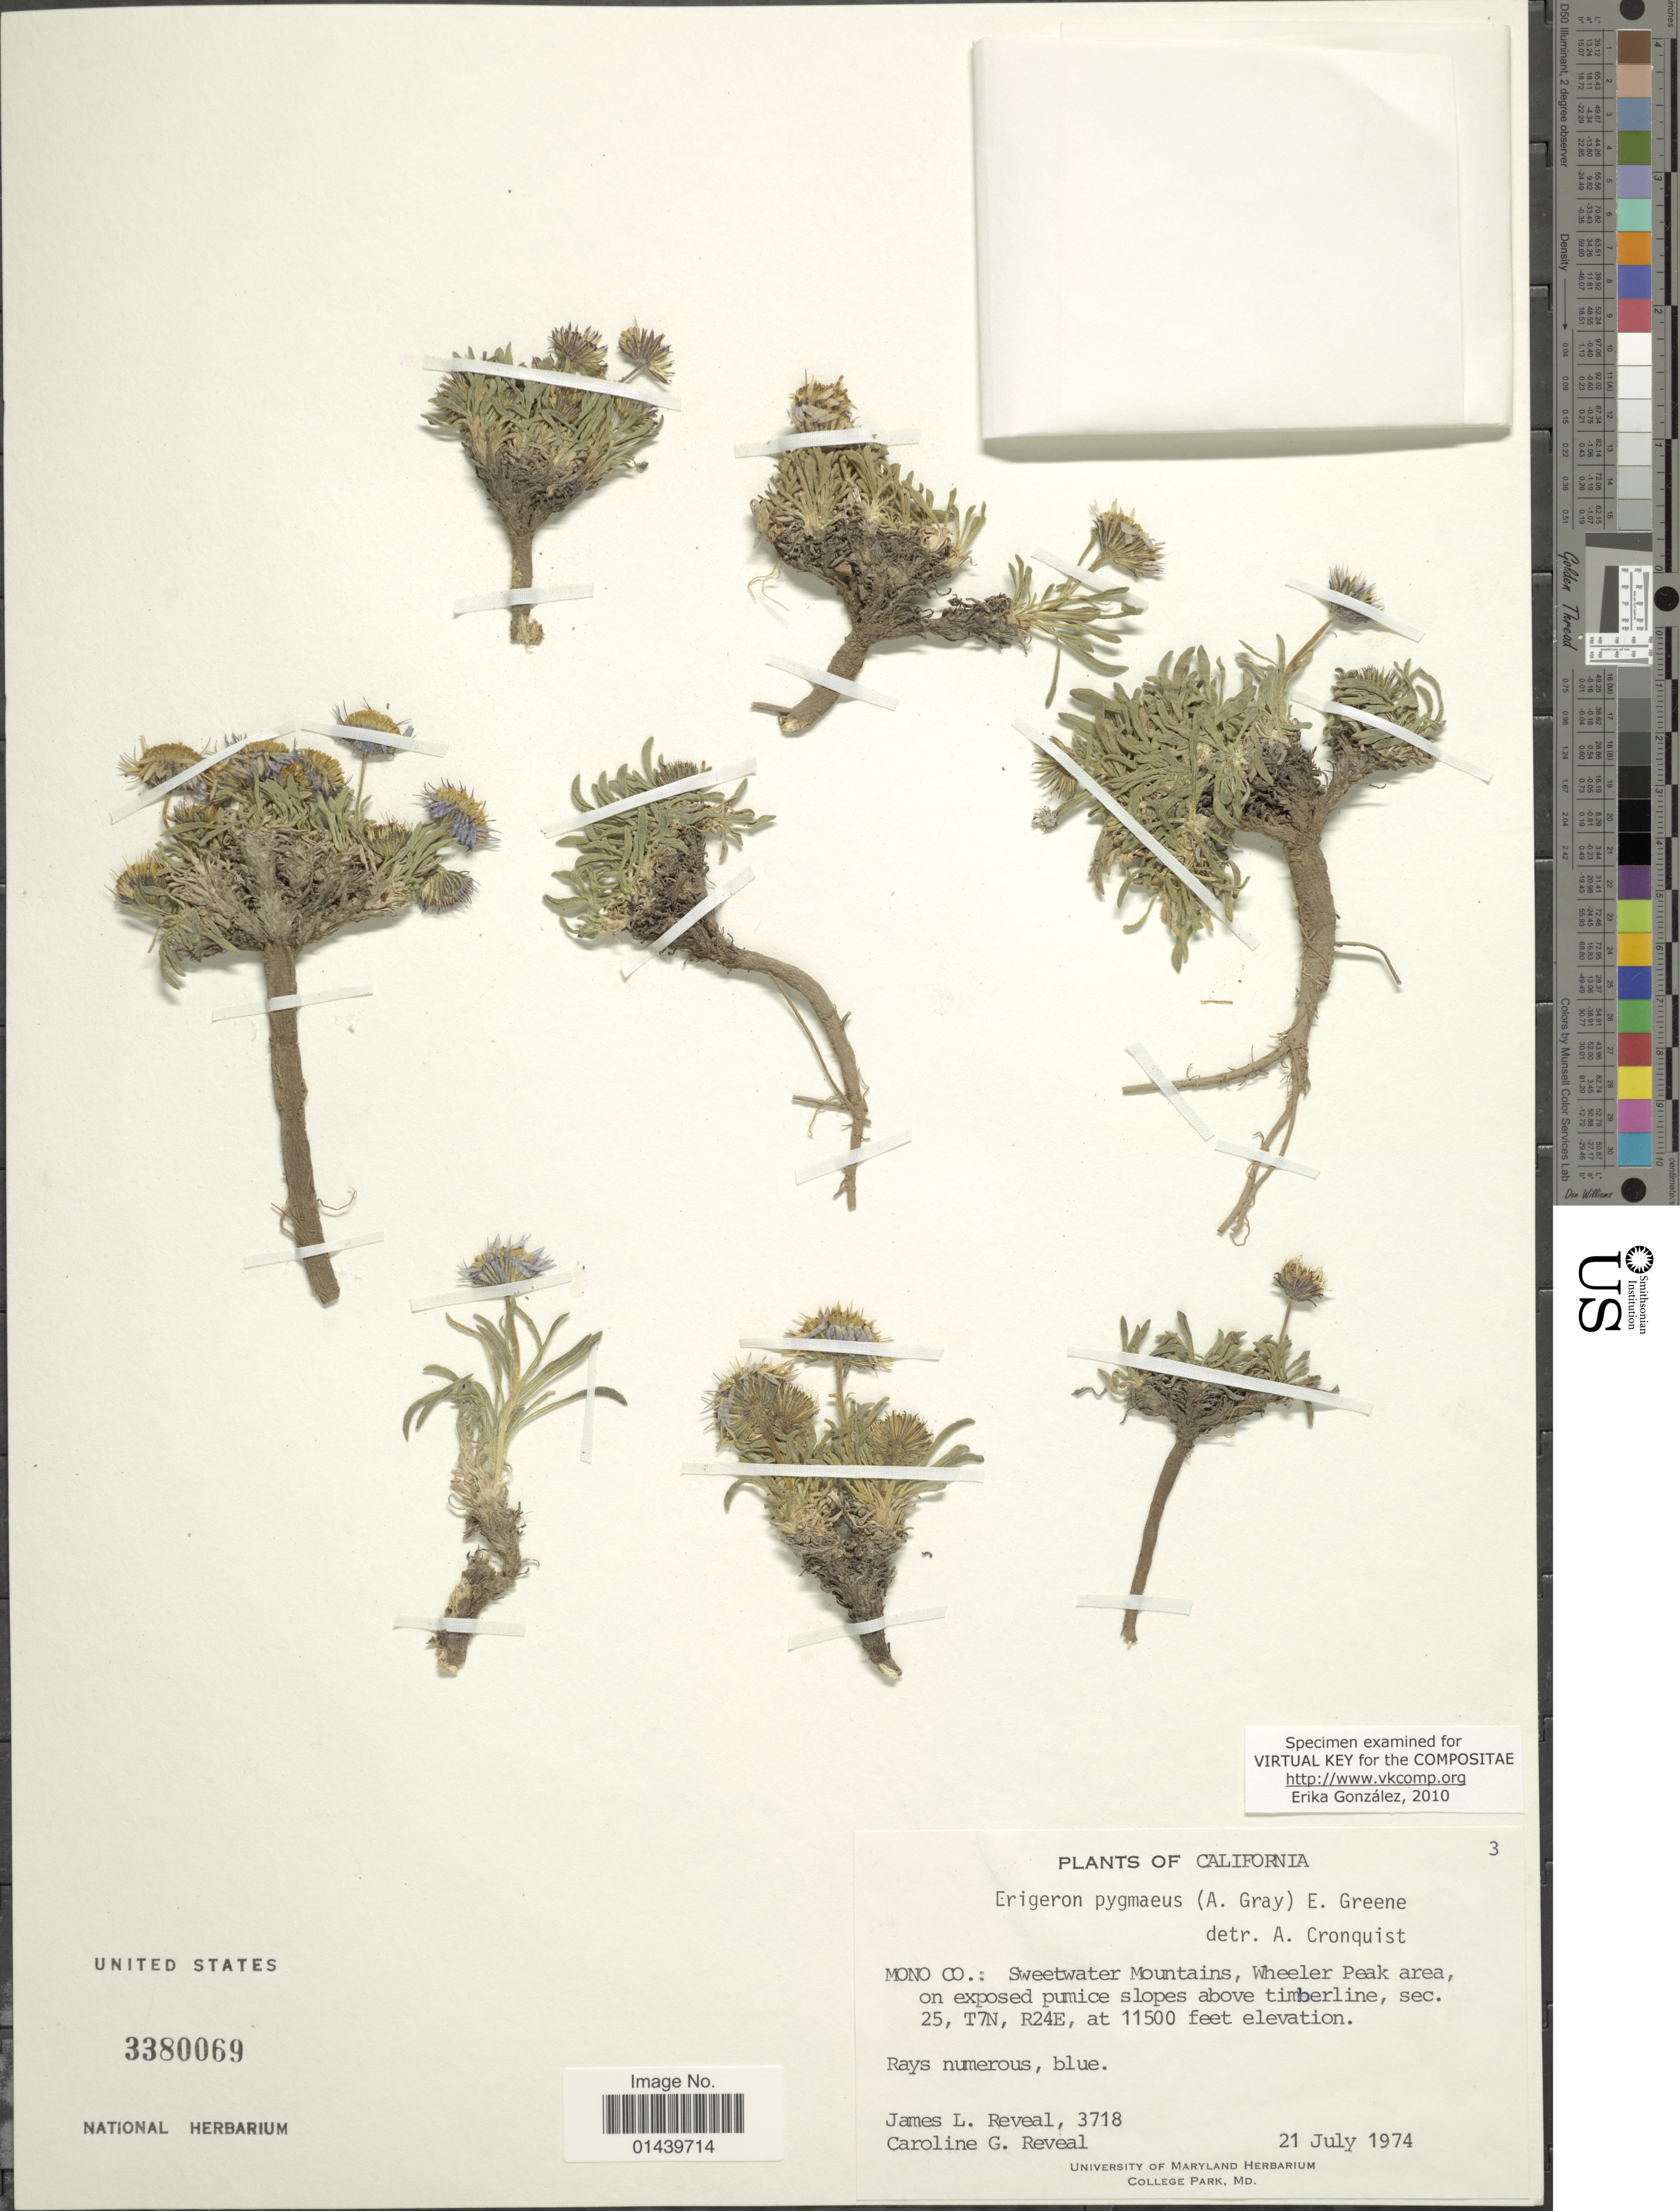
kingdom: Plantae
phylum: Tracheophyta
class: Magnoliopsida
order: Asterales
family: Asteraceae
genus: Erigeron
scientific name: Erigeron pygmaeus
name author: (A. Gray) Greene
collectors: J. L. Reveal & C. G. Reveal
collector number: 3718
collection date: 1974-07-21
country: United States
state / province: California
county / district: Mono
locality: Mono Co.: Sweetwater Mountains, Wheeler Peak area, on exposed pumice slopes above timberline, sec. 25, T7N, R24E.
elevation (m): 3505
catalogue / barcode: US 3380069